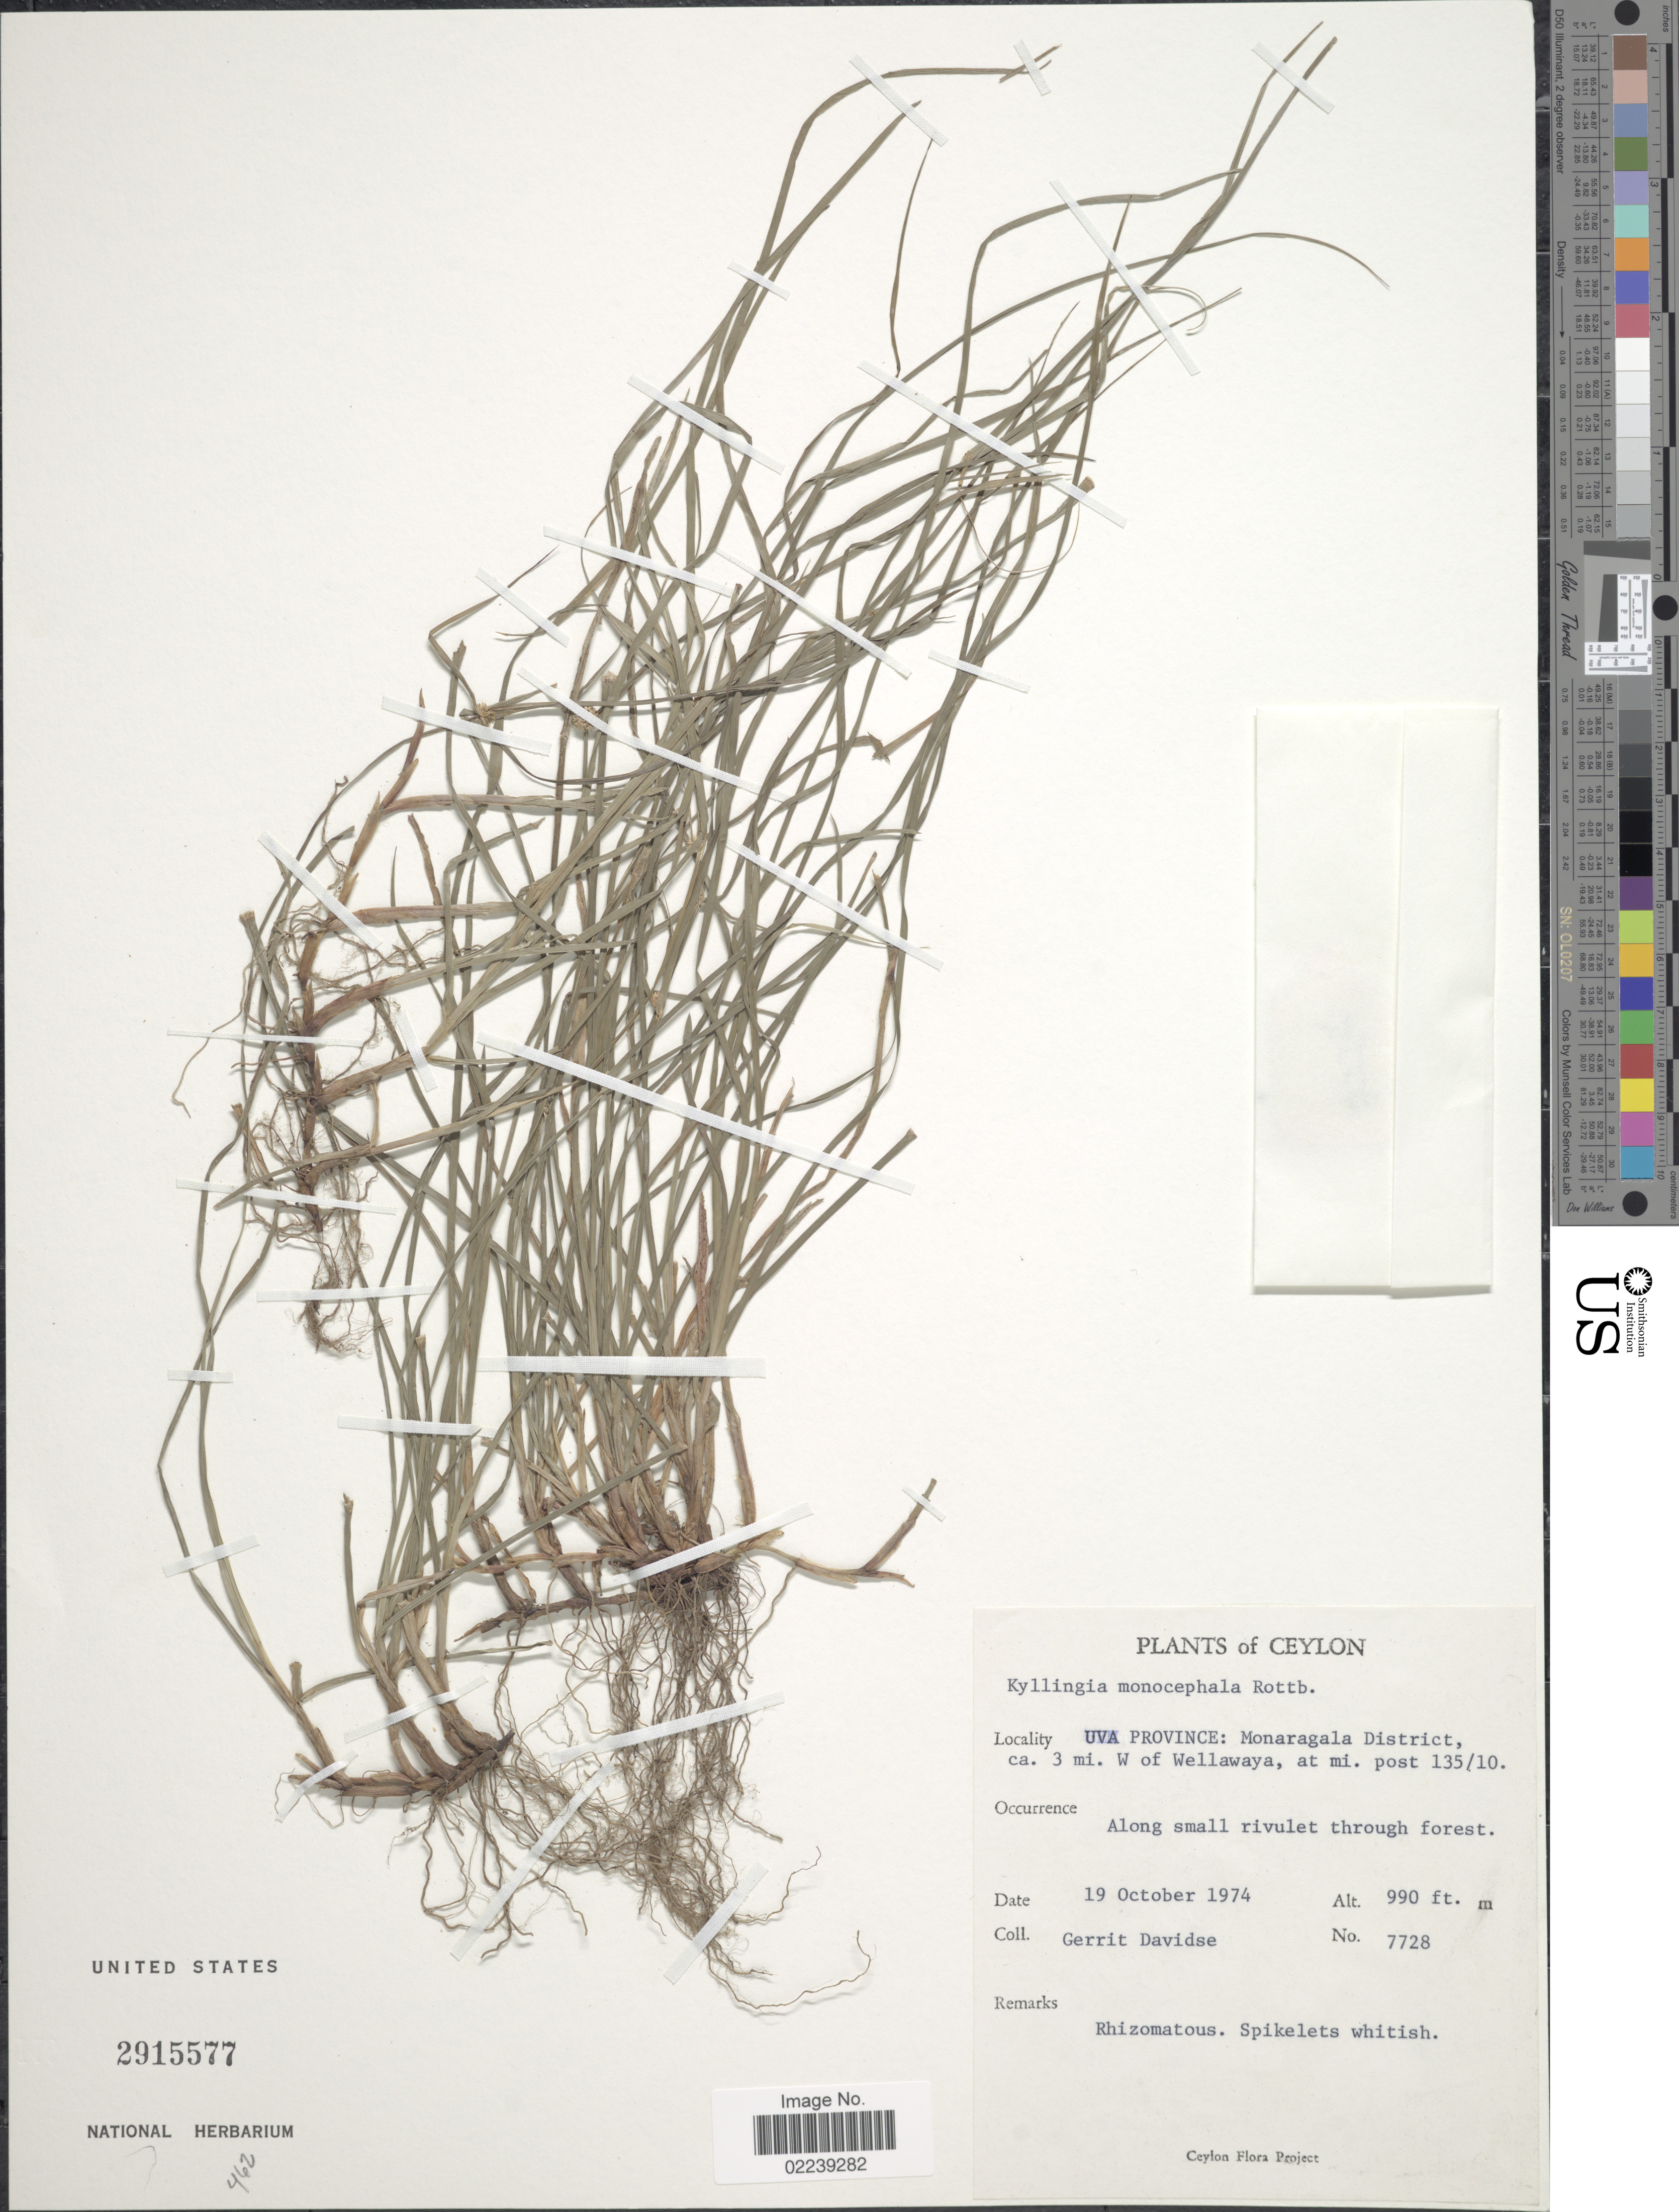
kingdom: Plantae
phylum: Tracheophyta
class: Liliopsida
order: Poales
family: Cyperaceae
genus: Cyperus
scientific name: Cyperus mindorensis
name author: (Steud.) Huygh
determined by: Strong, M. T., (US), Smithsonian Institution - National Museum of Natural History (UNITED STATES)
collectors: G. Davidse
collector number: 7728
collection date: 1974-10-19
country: Sri Lanka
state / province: Uva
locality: Ceylon. Uva Province: Monaragala District, ca. 3 mi. W of Wellawaya, at mi. post 135/10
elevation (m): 302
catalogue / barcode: US 2915577